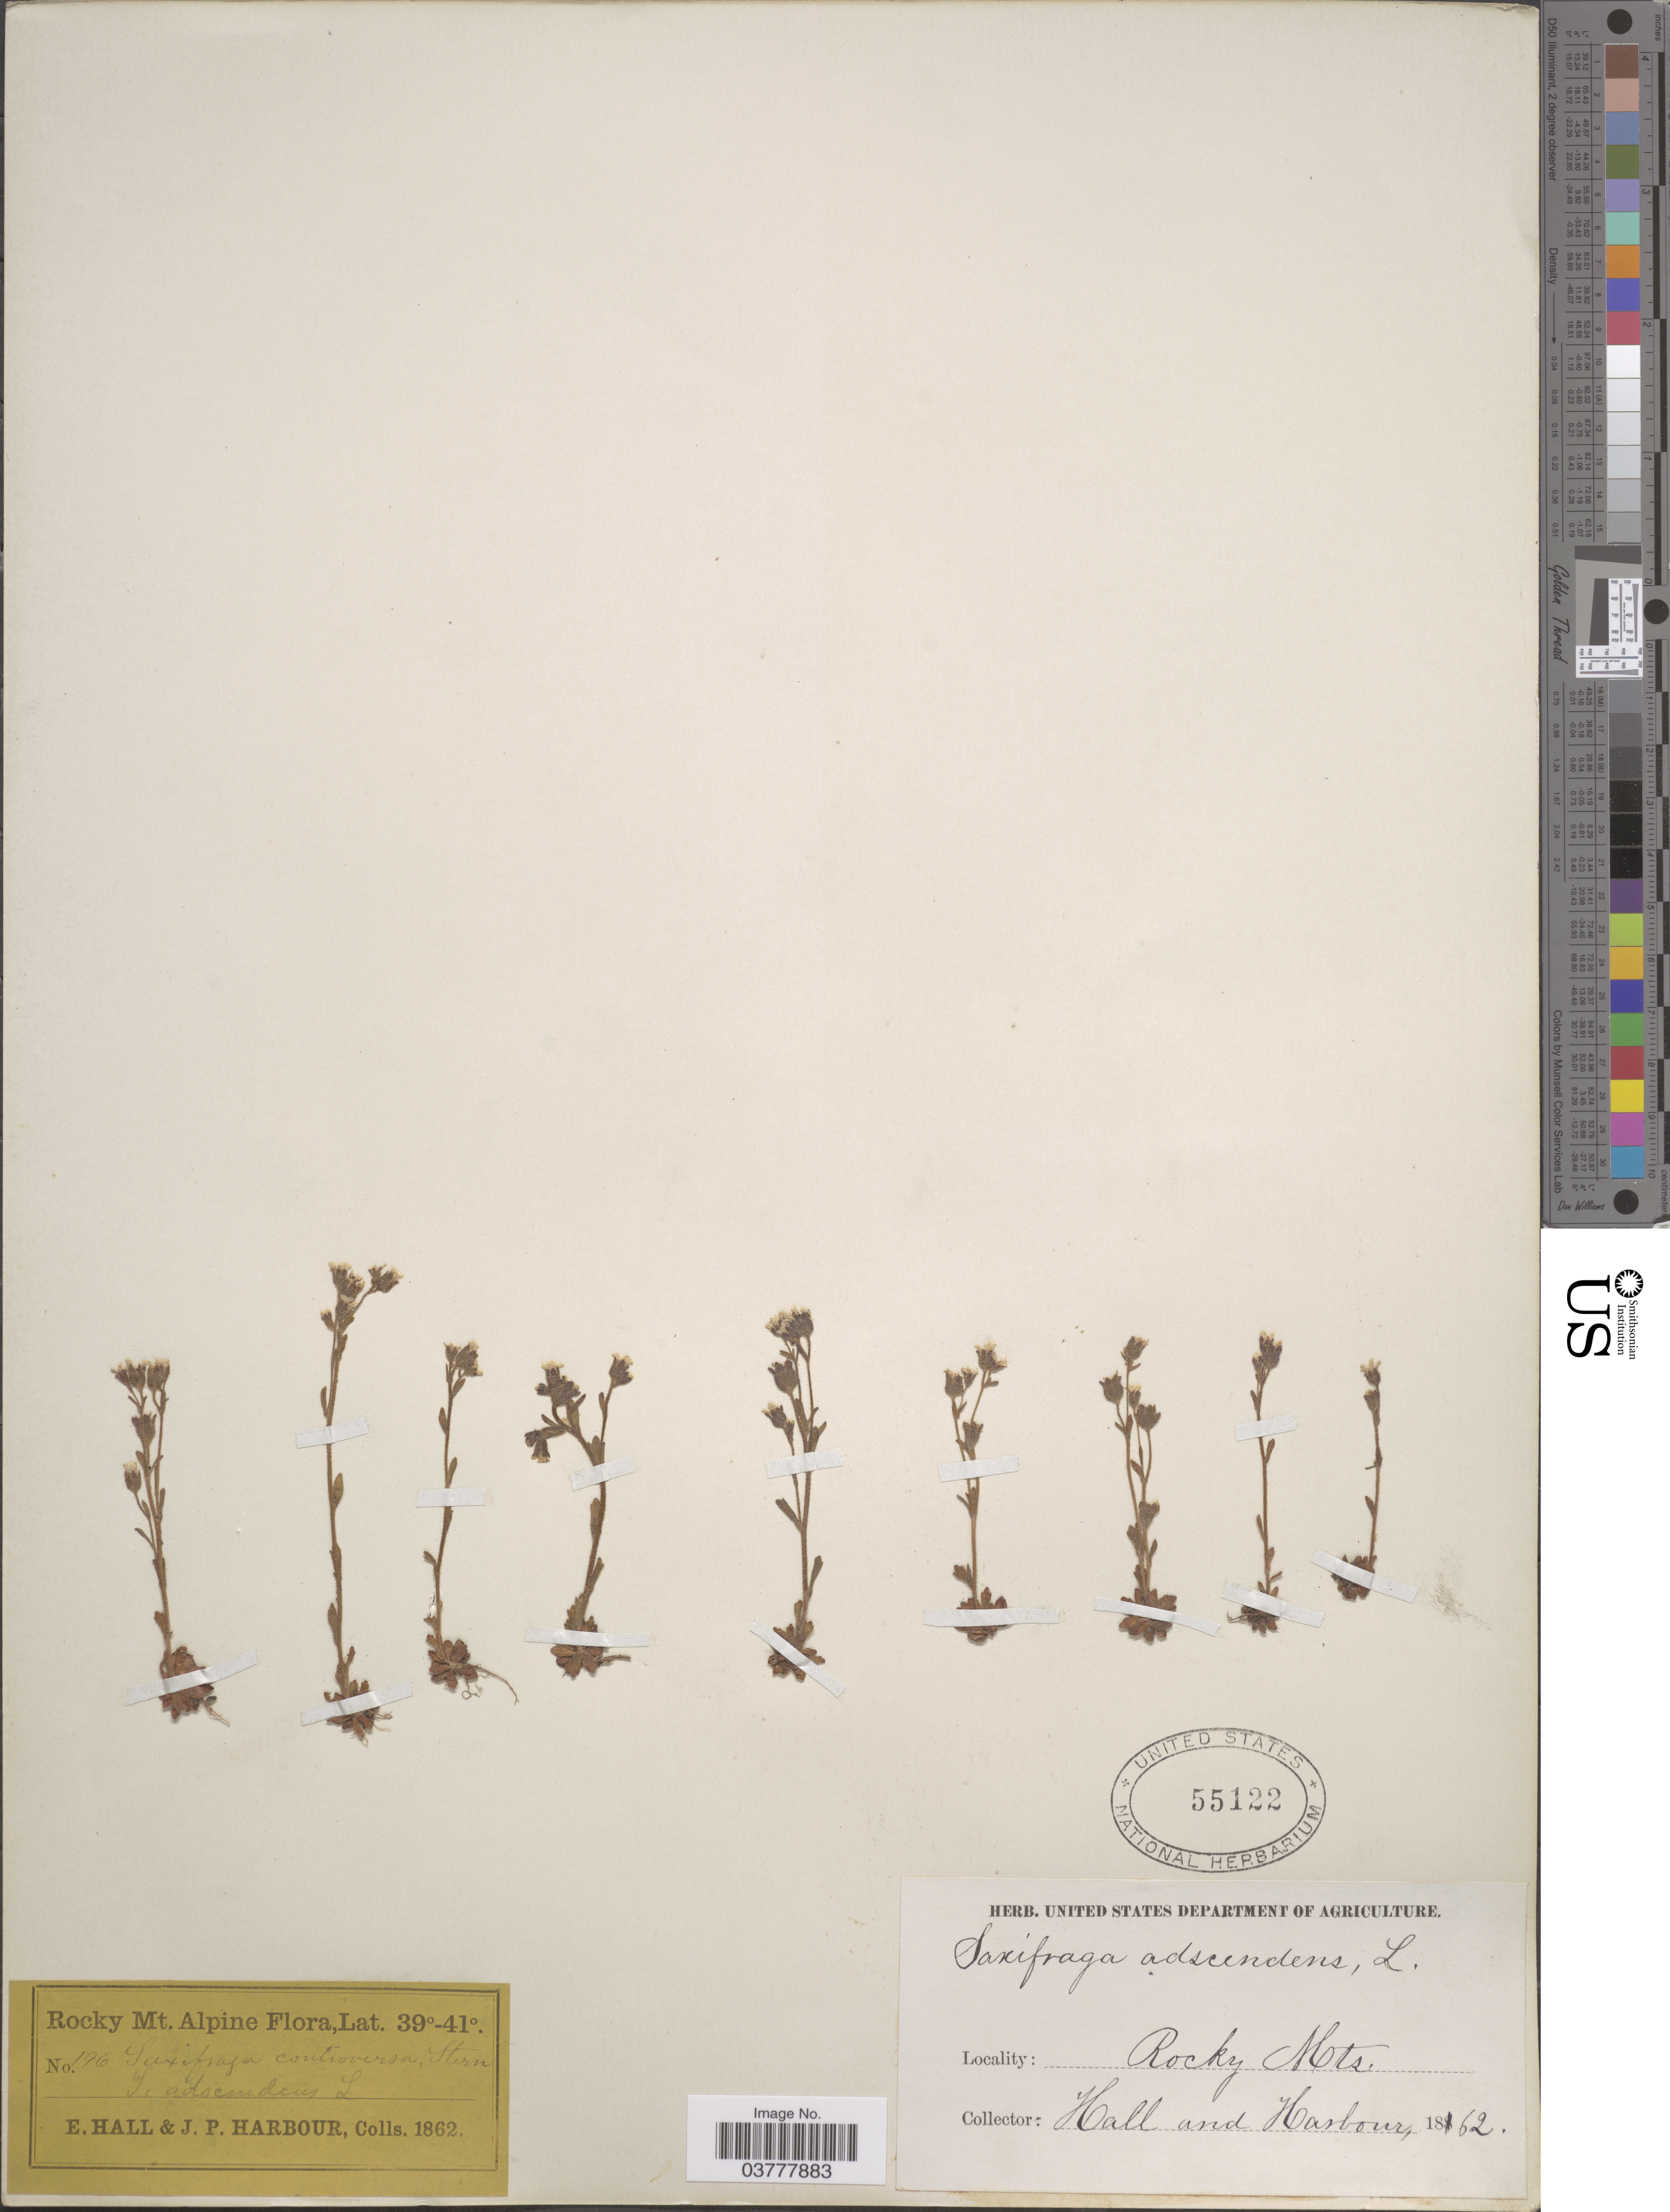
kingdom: Plantae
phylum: Tracheophyta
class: Magnoliopsida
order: Saxifragales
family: Saxifragaceae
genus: Saxifraga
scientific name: Saxifraga adscendens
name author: L.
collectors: E. Hall & J. Harbour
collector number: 196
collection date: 1862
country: United States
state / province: Colorado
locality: Rocky Mts.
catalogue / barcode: US 55122